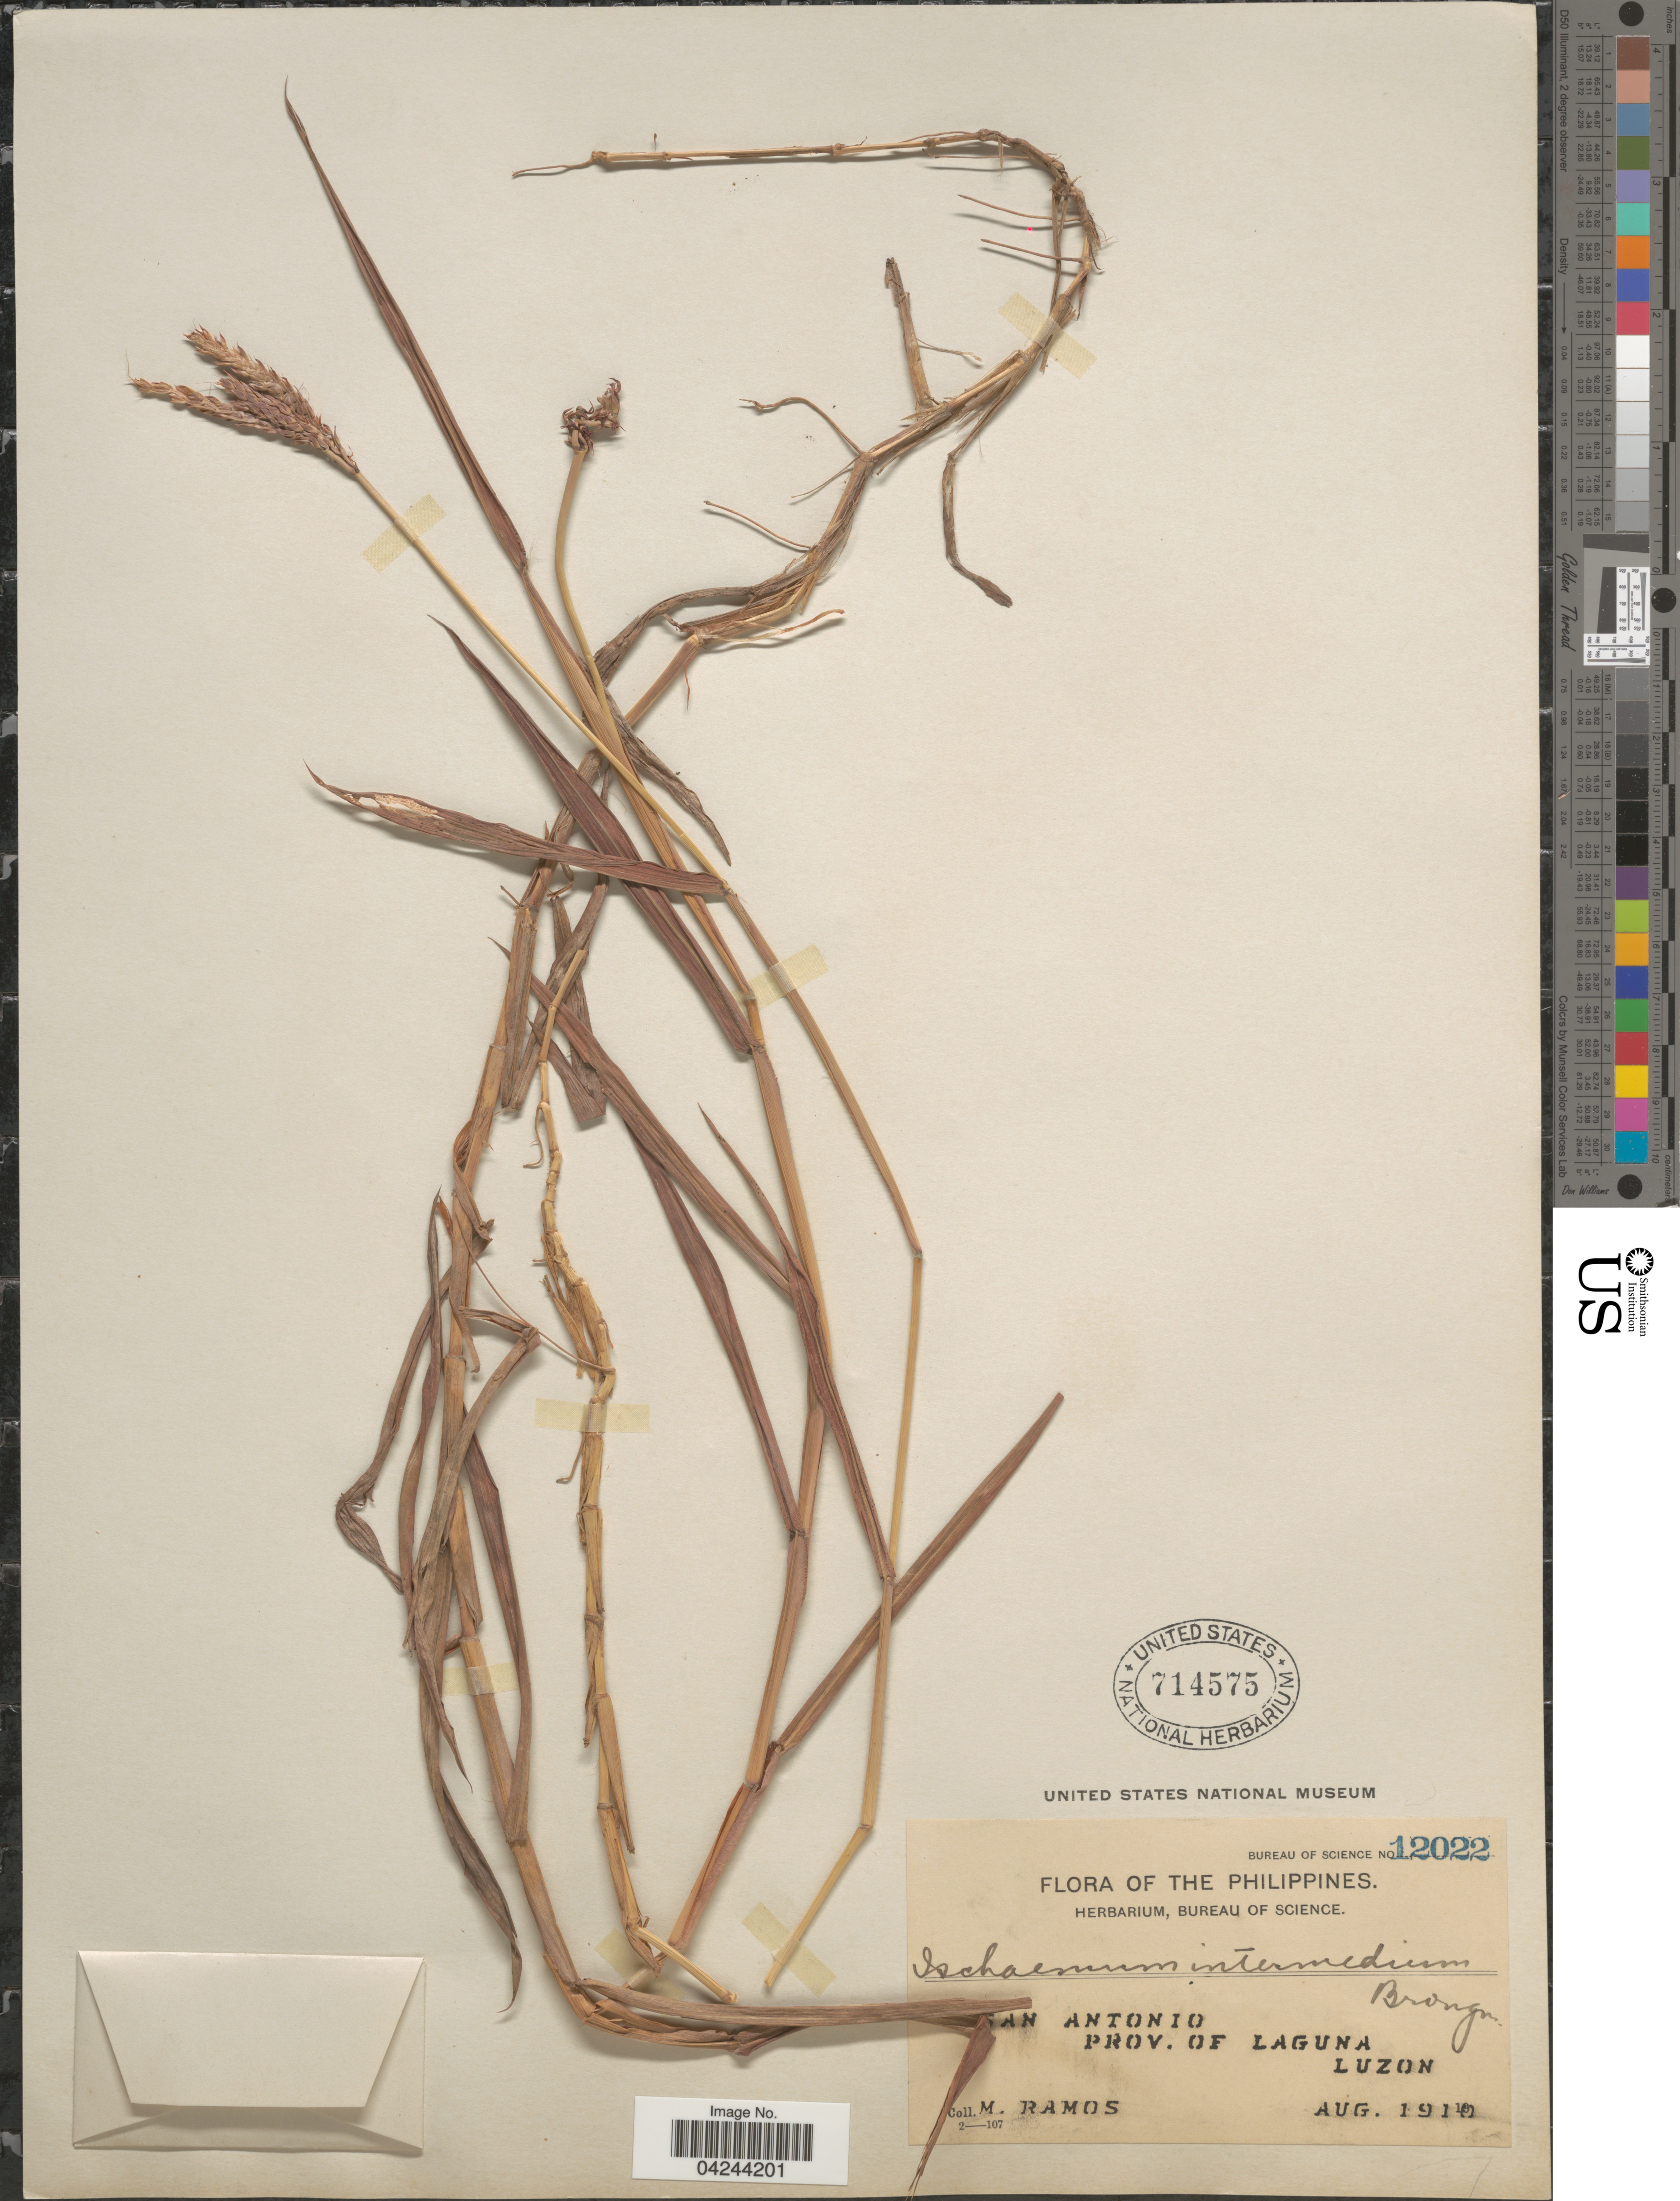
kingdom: Plantae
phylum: Tracheophyta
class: Liliopsida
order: Poales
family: Poaceae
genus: Ischaemum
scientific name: Ischaemum polystachyum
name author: J. Presl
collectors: M. Ramos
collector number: Bureau of Science 12022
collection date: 1910-08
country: Philippines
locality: [illegible text]an Antonio. Prov. of Laguna. Luzon.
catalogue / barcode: US 714575